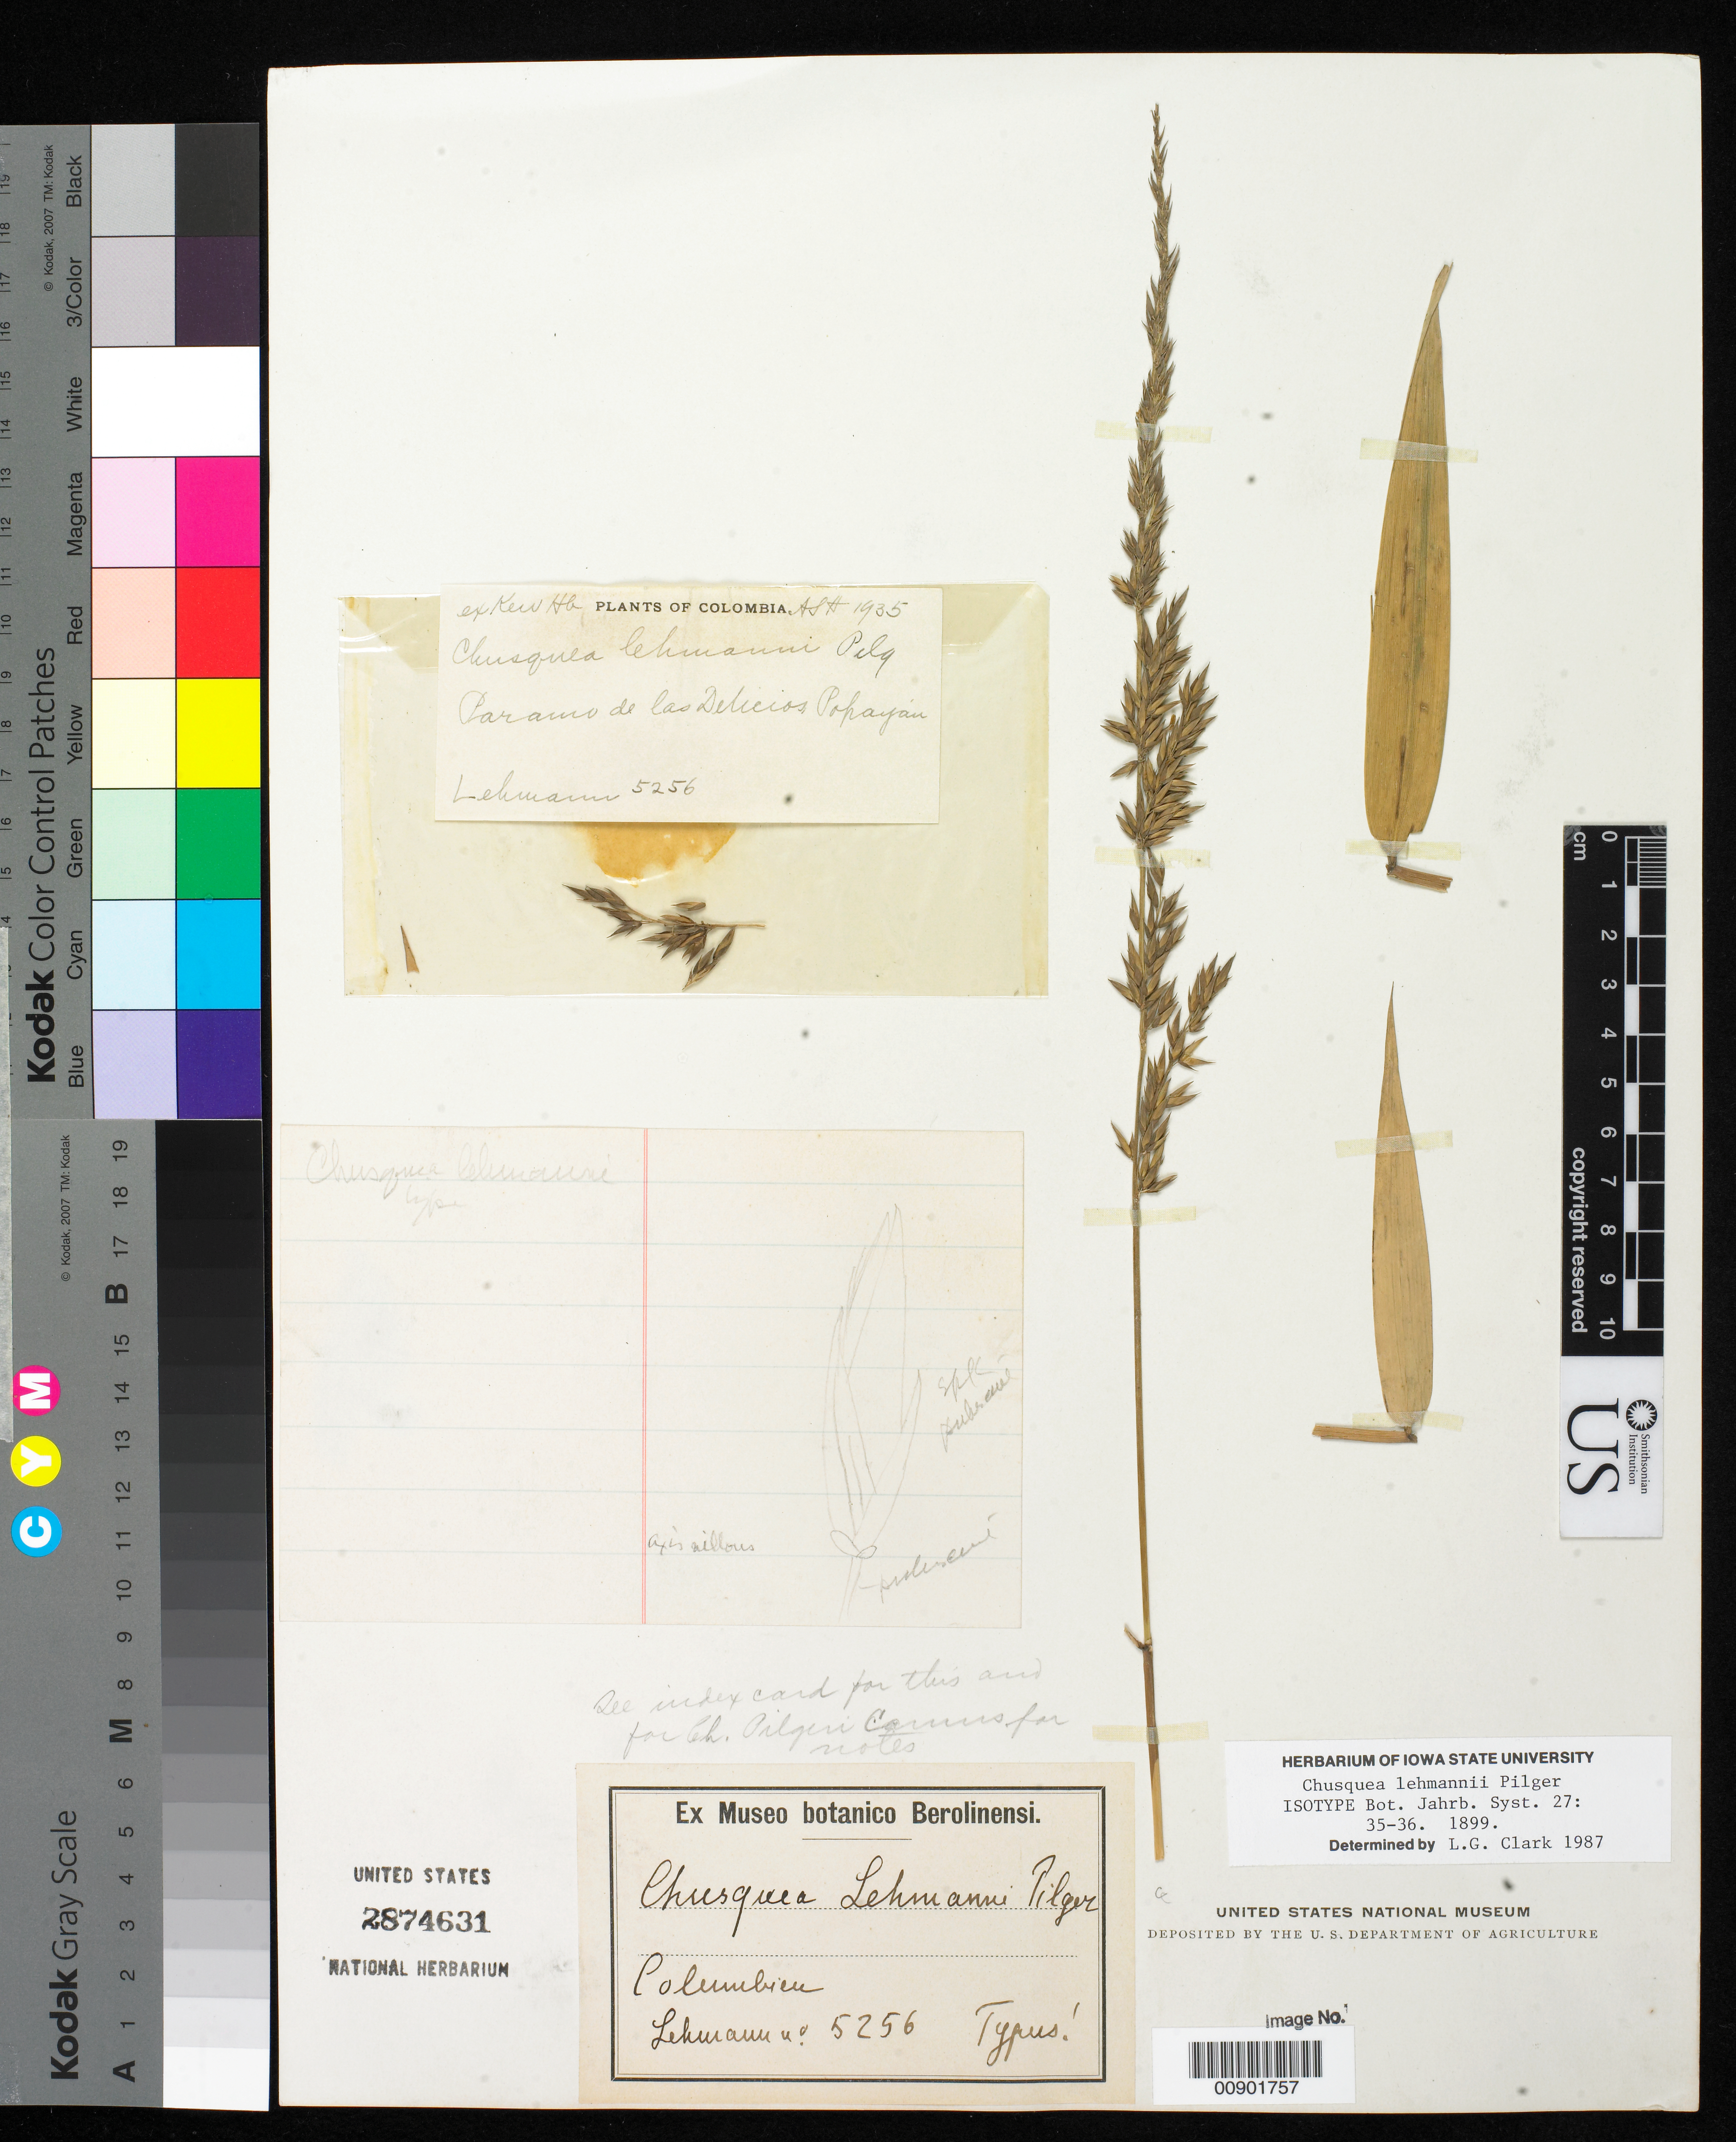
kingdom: Plantae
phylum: Tracheophyta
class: Liliopsida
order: Poales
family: Poaceae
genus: Chusquea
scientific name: Chusquea lehmannii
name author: Pilg.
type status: Isolectotype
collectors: F. C. Lehmann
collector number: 5256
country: Colombia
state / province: Cauca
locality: Popayan.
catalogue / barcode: US 2874631